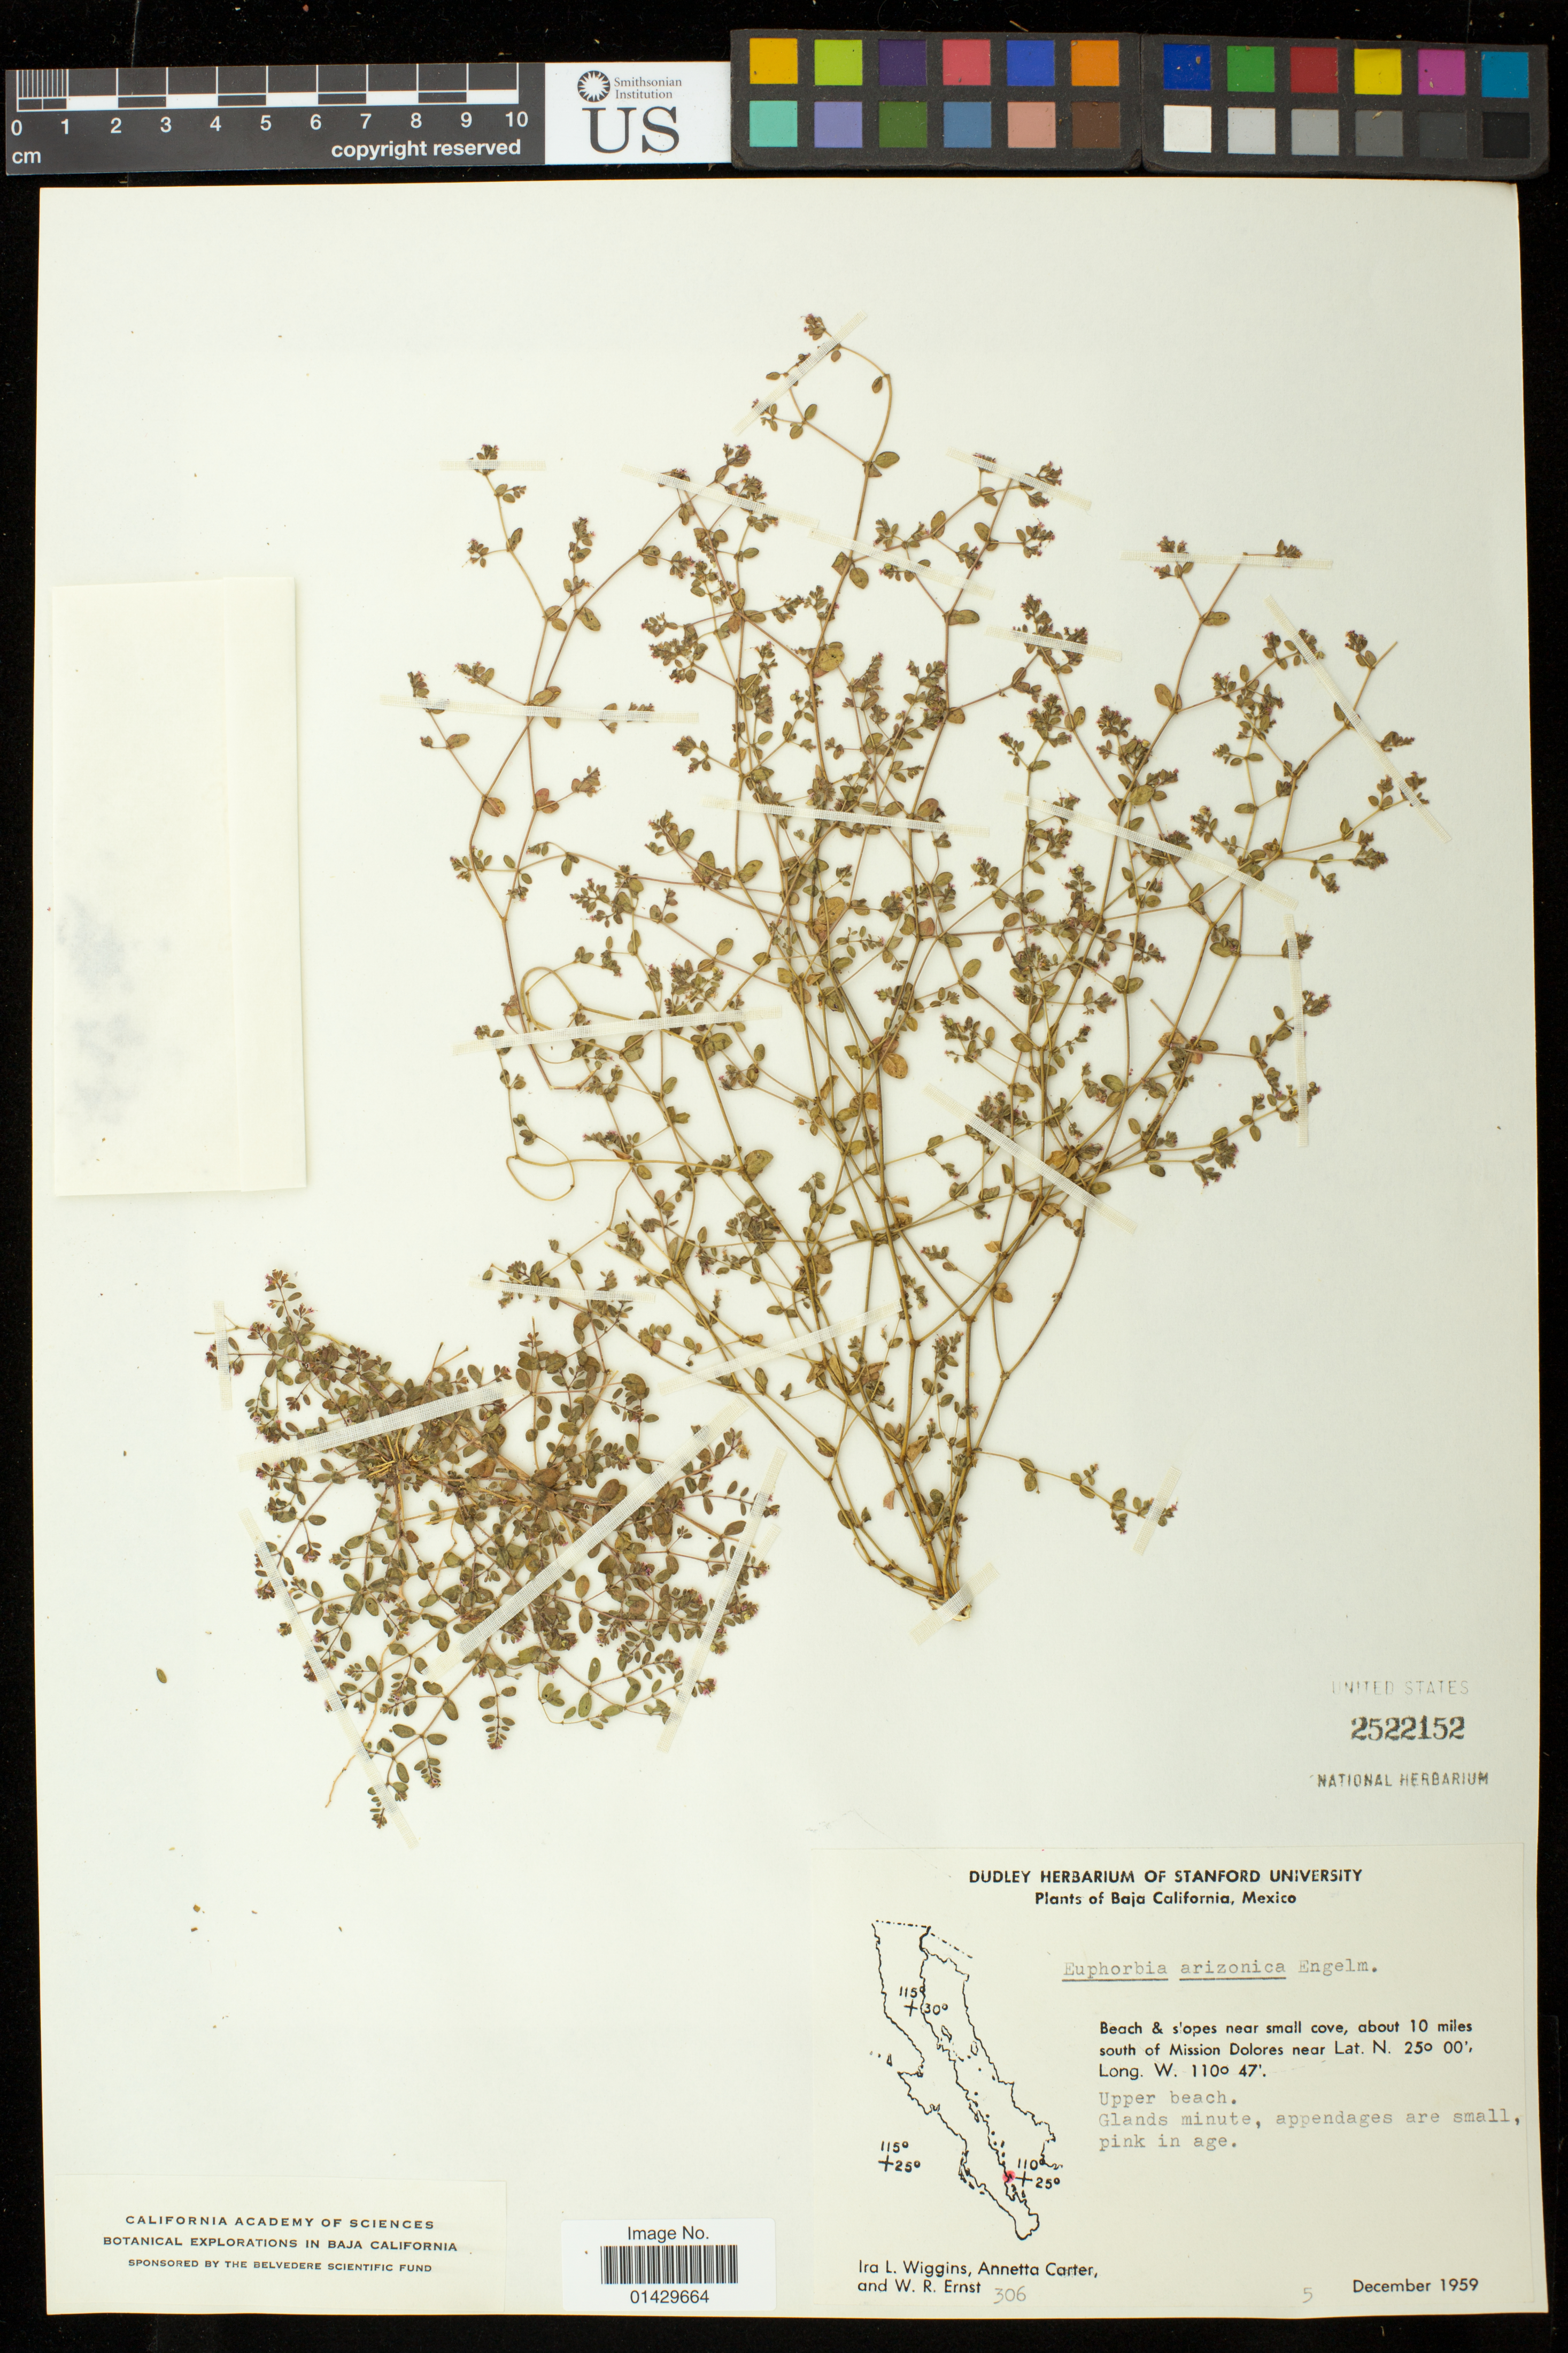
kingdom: Plantae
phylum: Tracheophyta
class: Magnoliopsida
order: Malpighiales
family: Euphorbiaceae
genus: Euphorbia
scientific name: Euphorbia arizonica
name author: Engelm.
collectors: I. L. Wiggins, A. M. Carter & W. R. Ernst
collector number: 306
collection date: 1959-12-05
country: Mexico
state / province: Baja California Sur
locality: About 10 miles south of Mission Dolores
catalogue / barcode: US 2522152